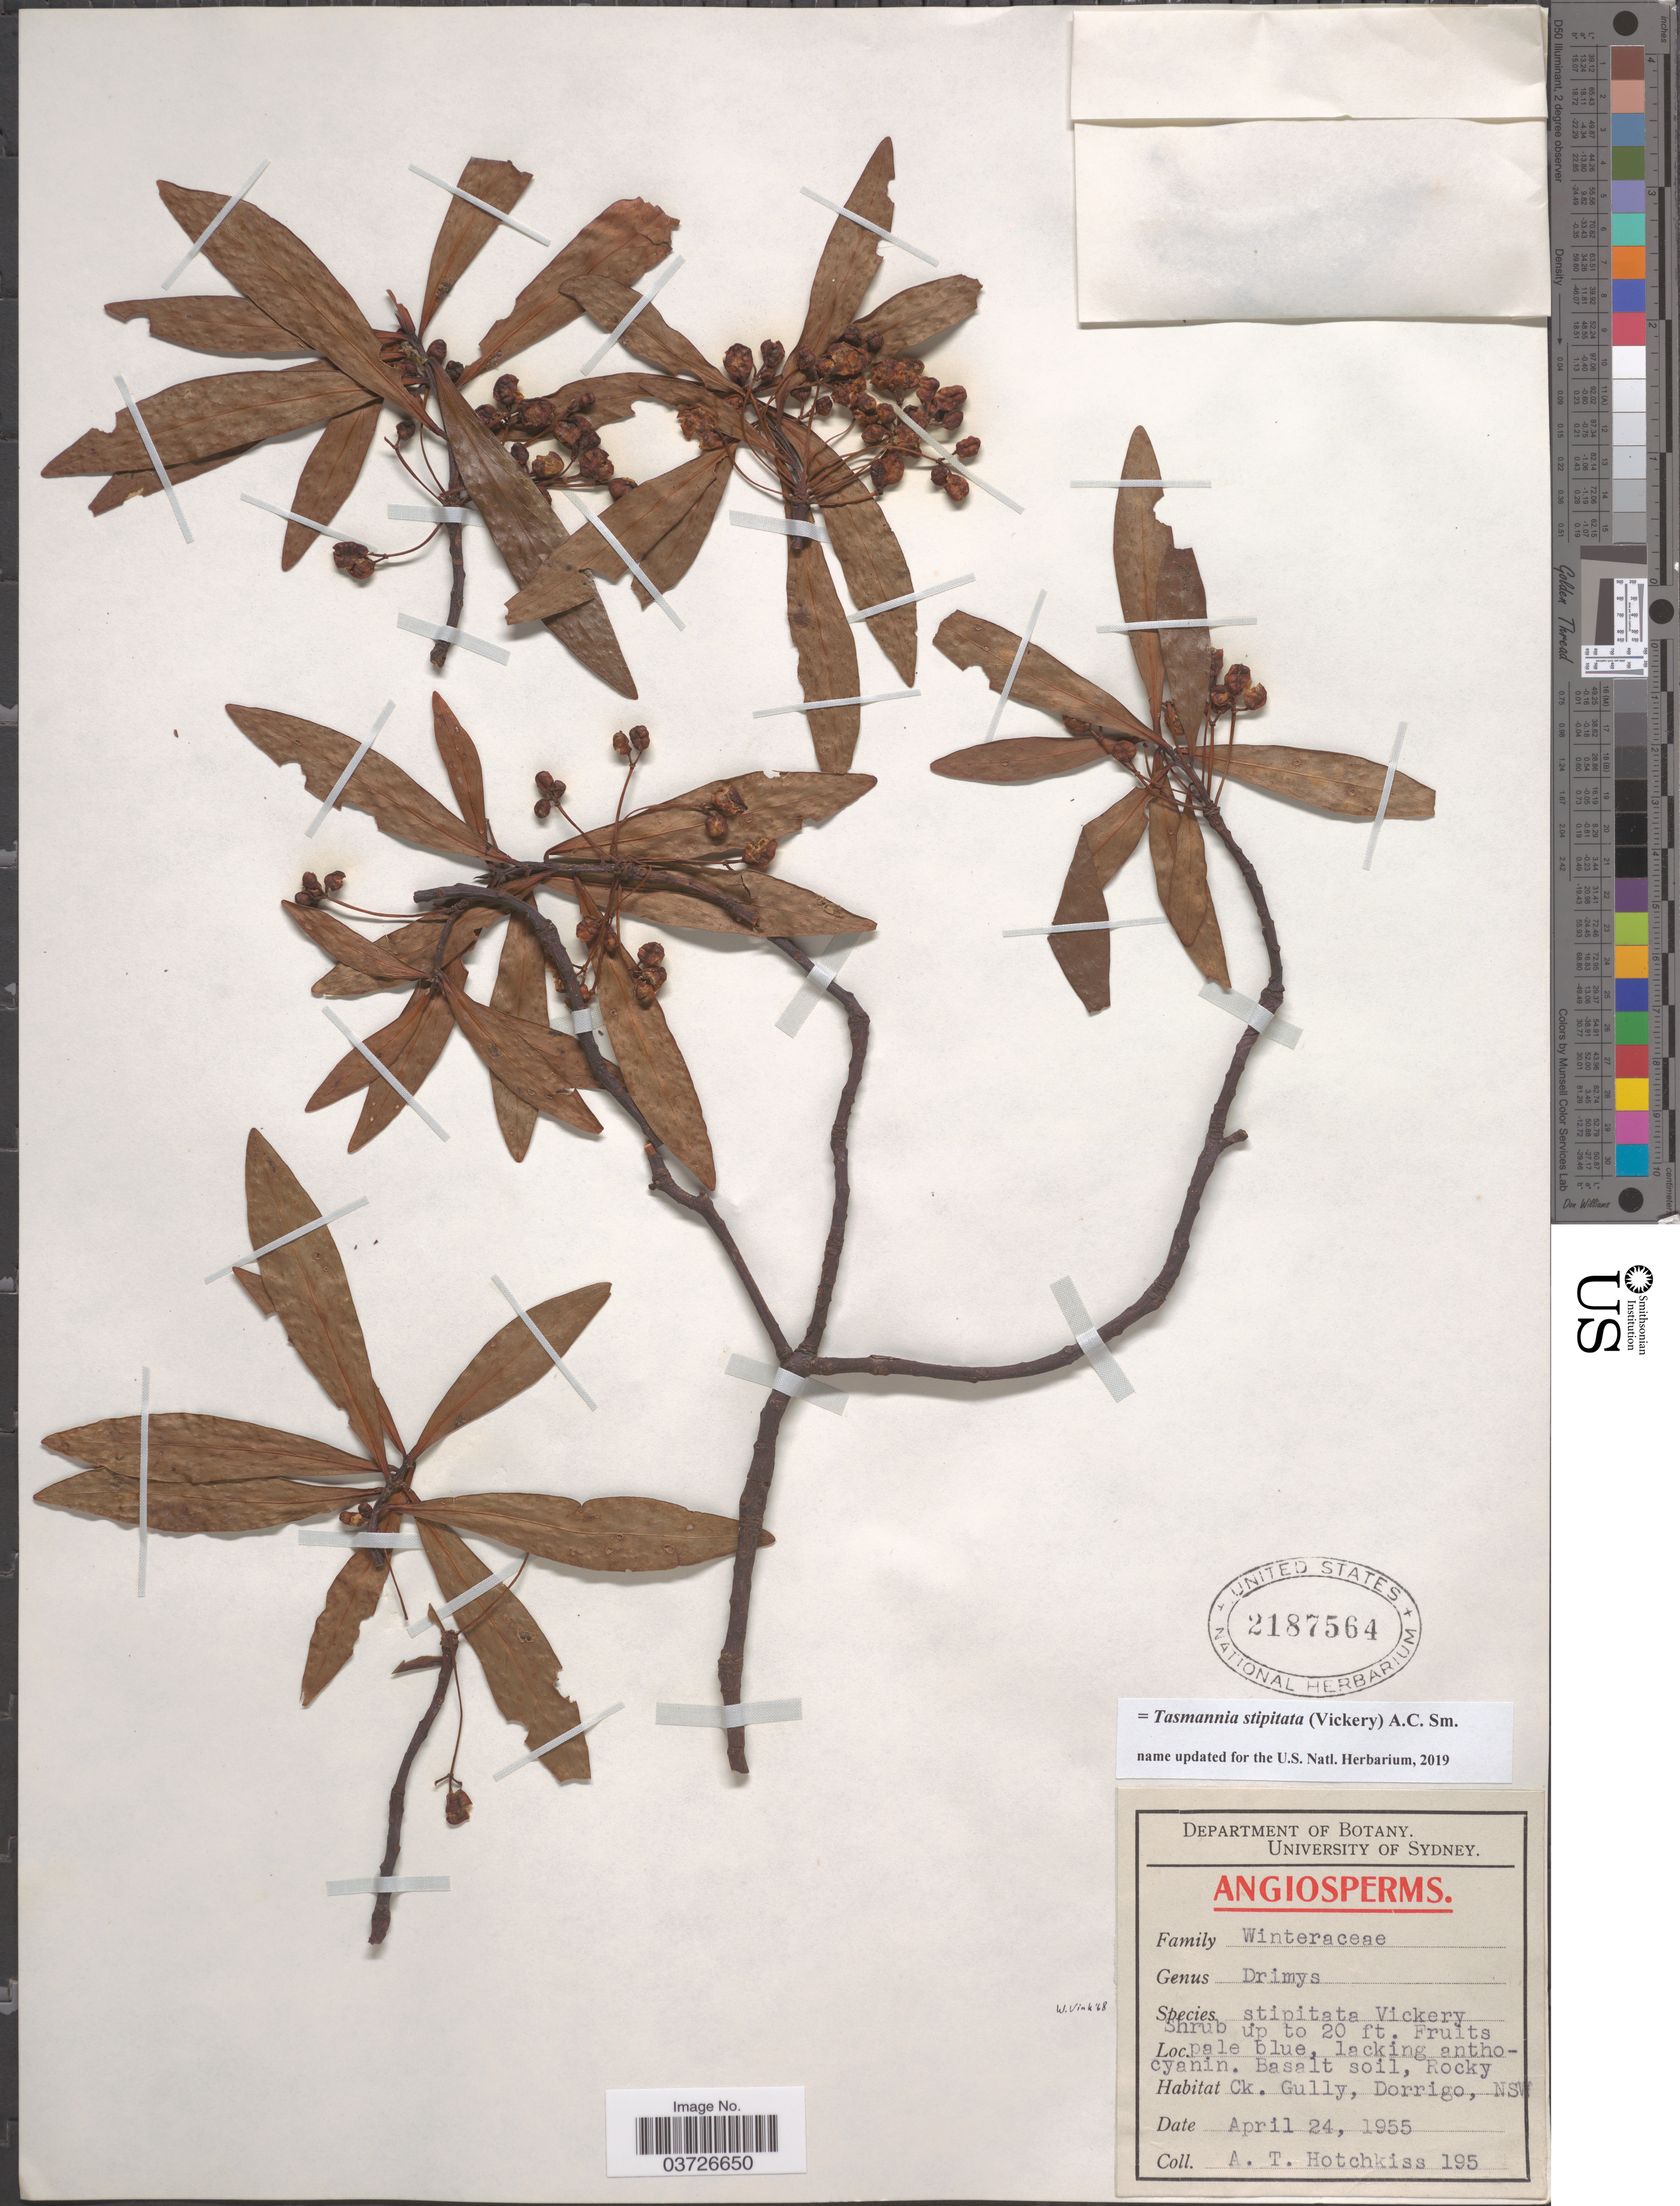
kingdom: Plantae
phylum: Tracheophyta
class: Magnoliopsida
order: Canellales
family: Winteraceae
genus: Tasmannia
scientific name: Tasmannia stipitata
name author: (Vickery) A.C. Sm.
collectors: A. Hotchkiss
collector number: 195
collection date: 1955-04-24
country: Australia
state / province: New South Wales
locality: Rocky Ck. Gully, Dorrigo.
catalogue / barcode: US 2187564